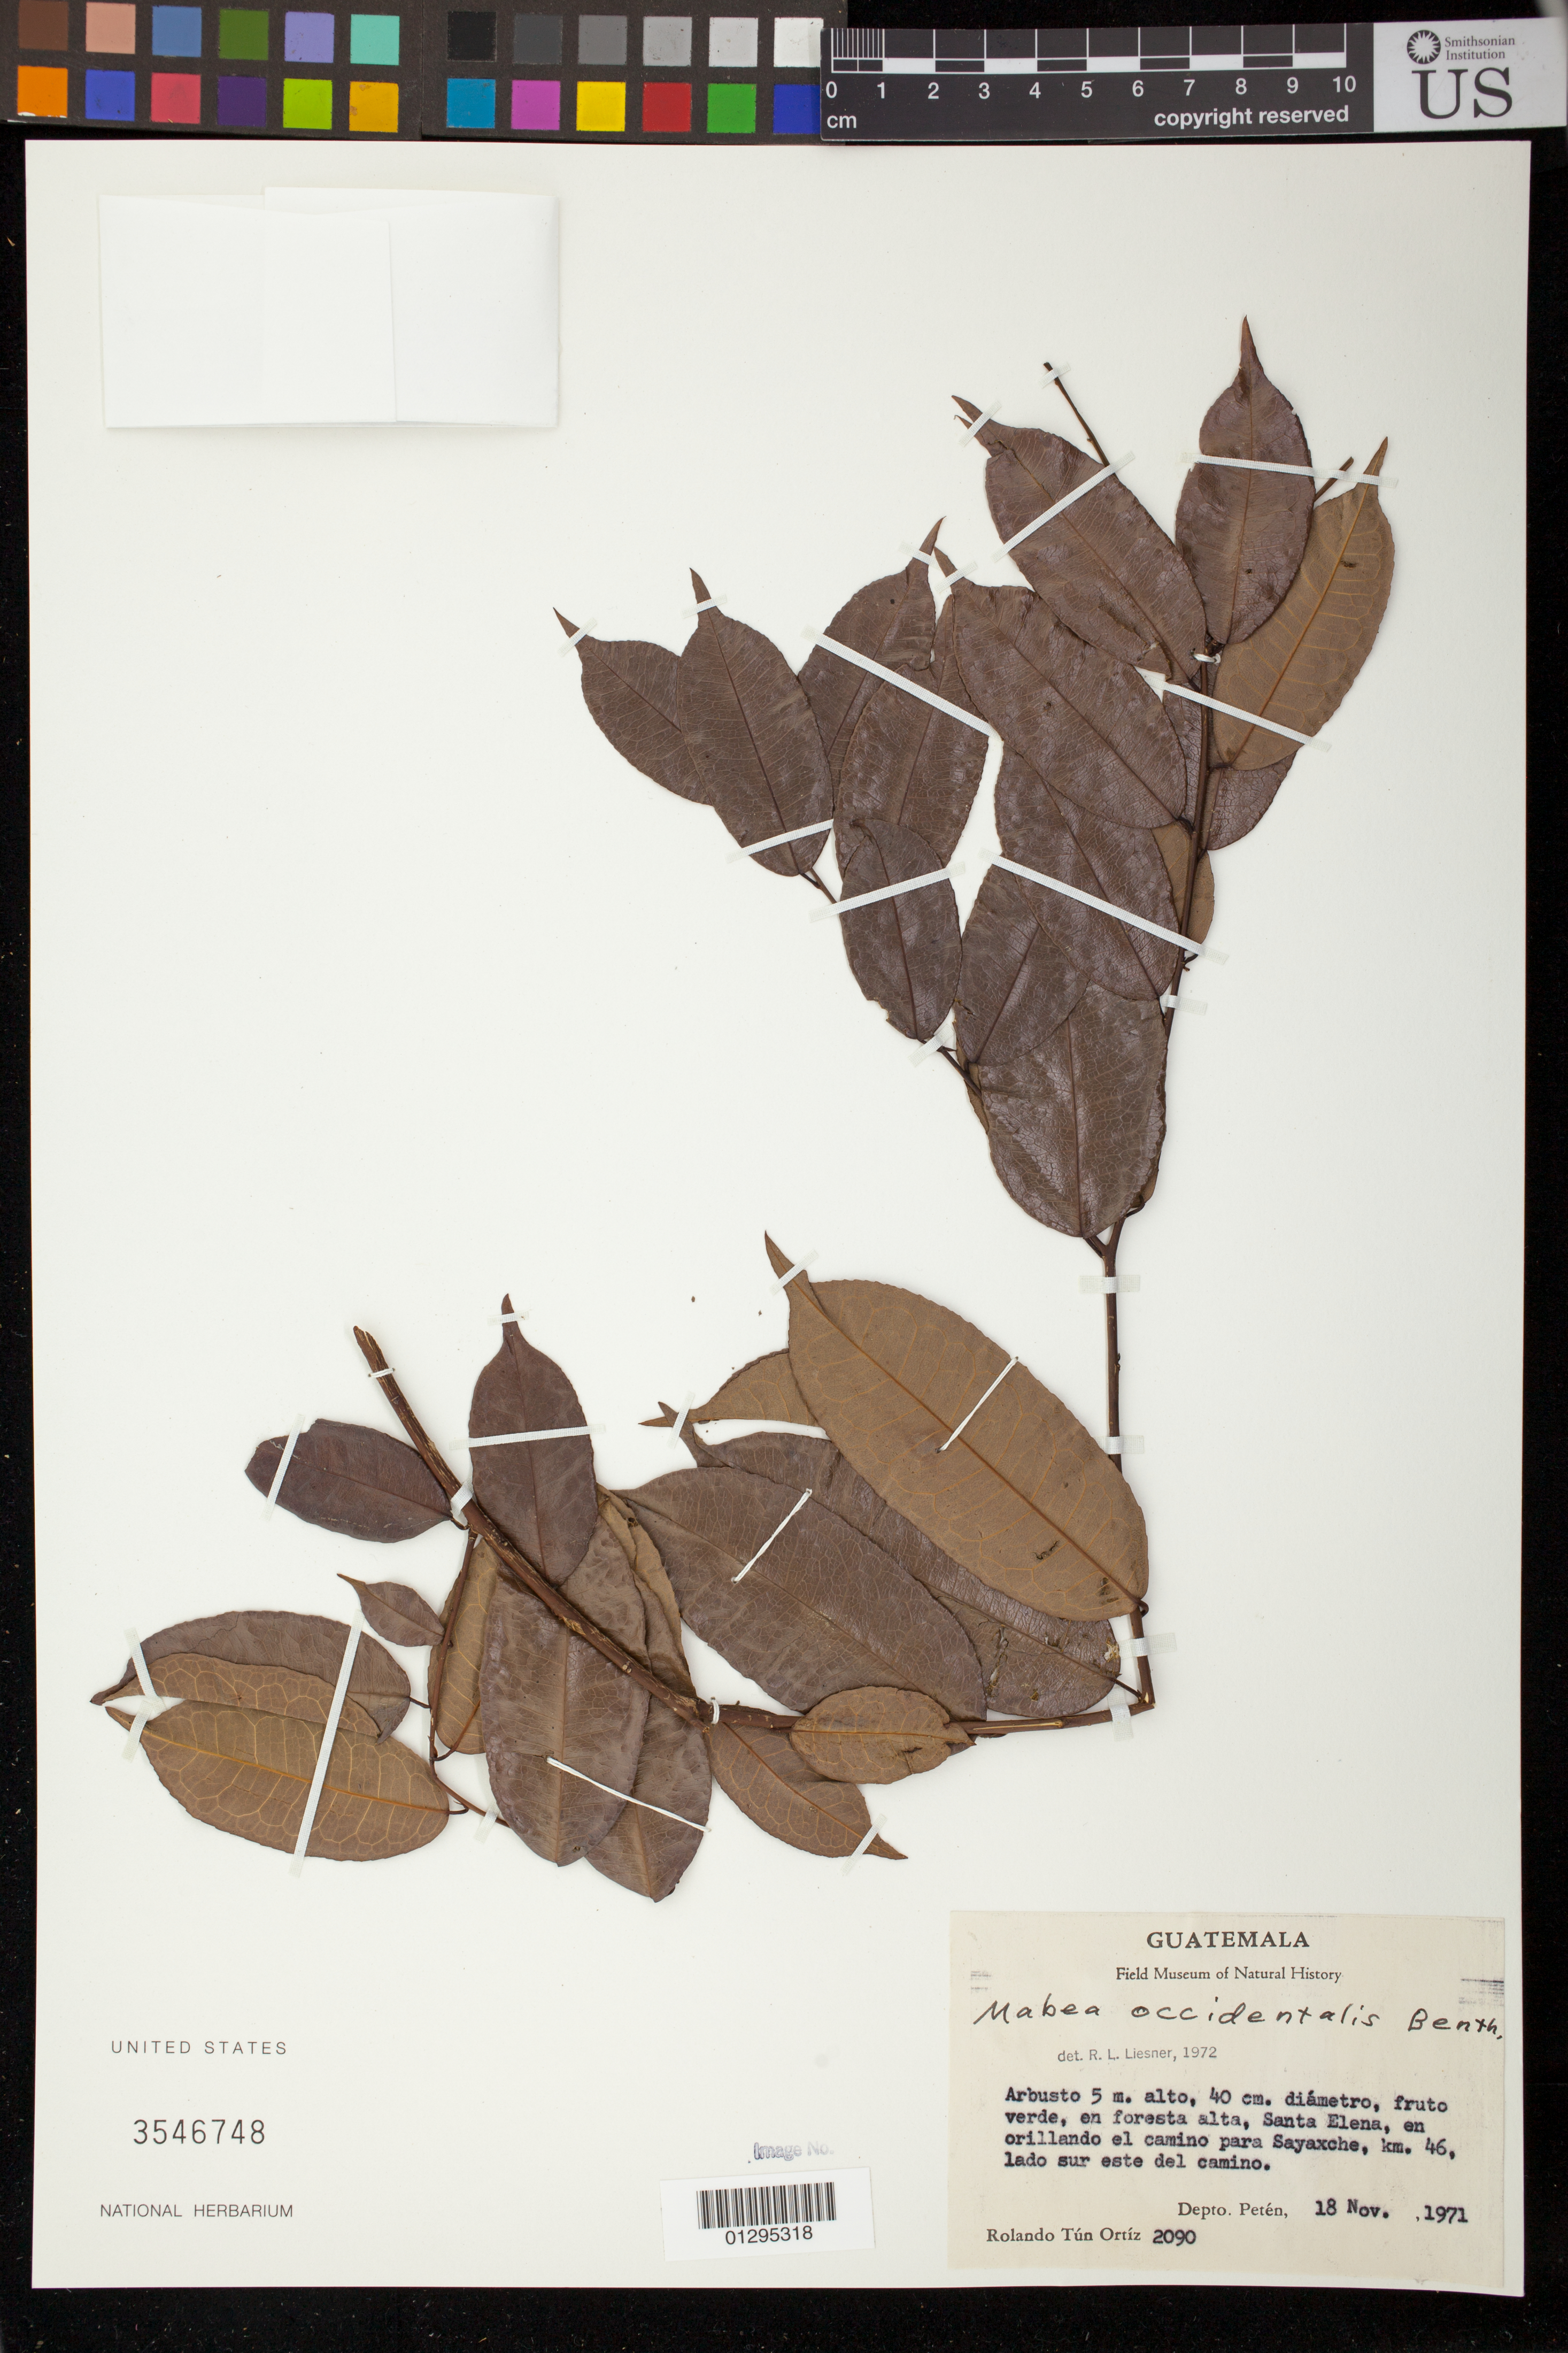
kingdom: Plantae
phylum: Tracheophyta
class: Magnoliopsida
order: Malpighiales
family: Euphorbiaceae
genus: Mabea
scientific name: Mabea occidentalis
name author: Benth.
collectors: R. T. Ortíz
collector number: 2090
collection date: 1971-11-18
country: Guatemala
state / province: El Petén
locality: Santa Elena, en orollando el camino para Sayaxche, km. 46, lado sur este del camino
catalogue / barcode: US 3546748